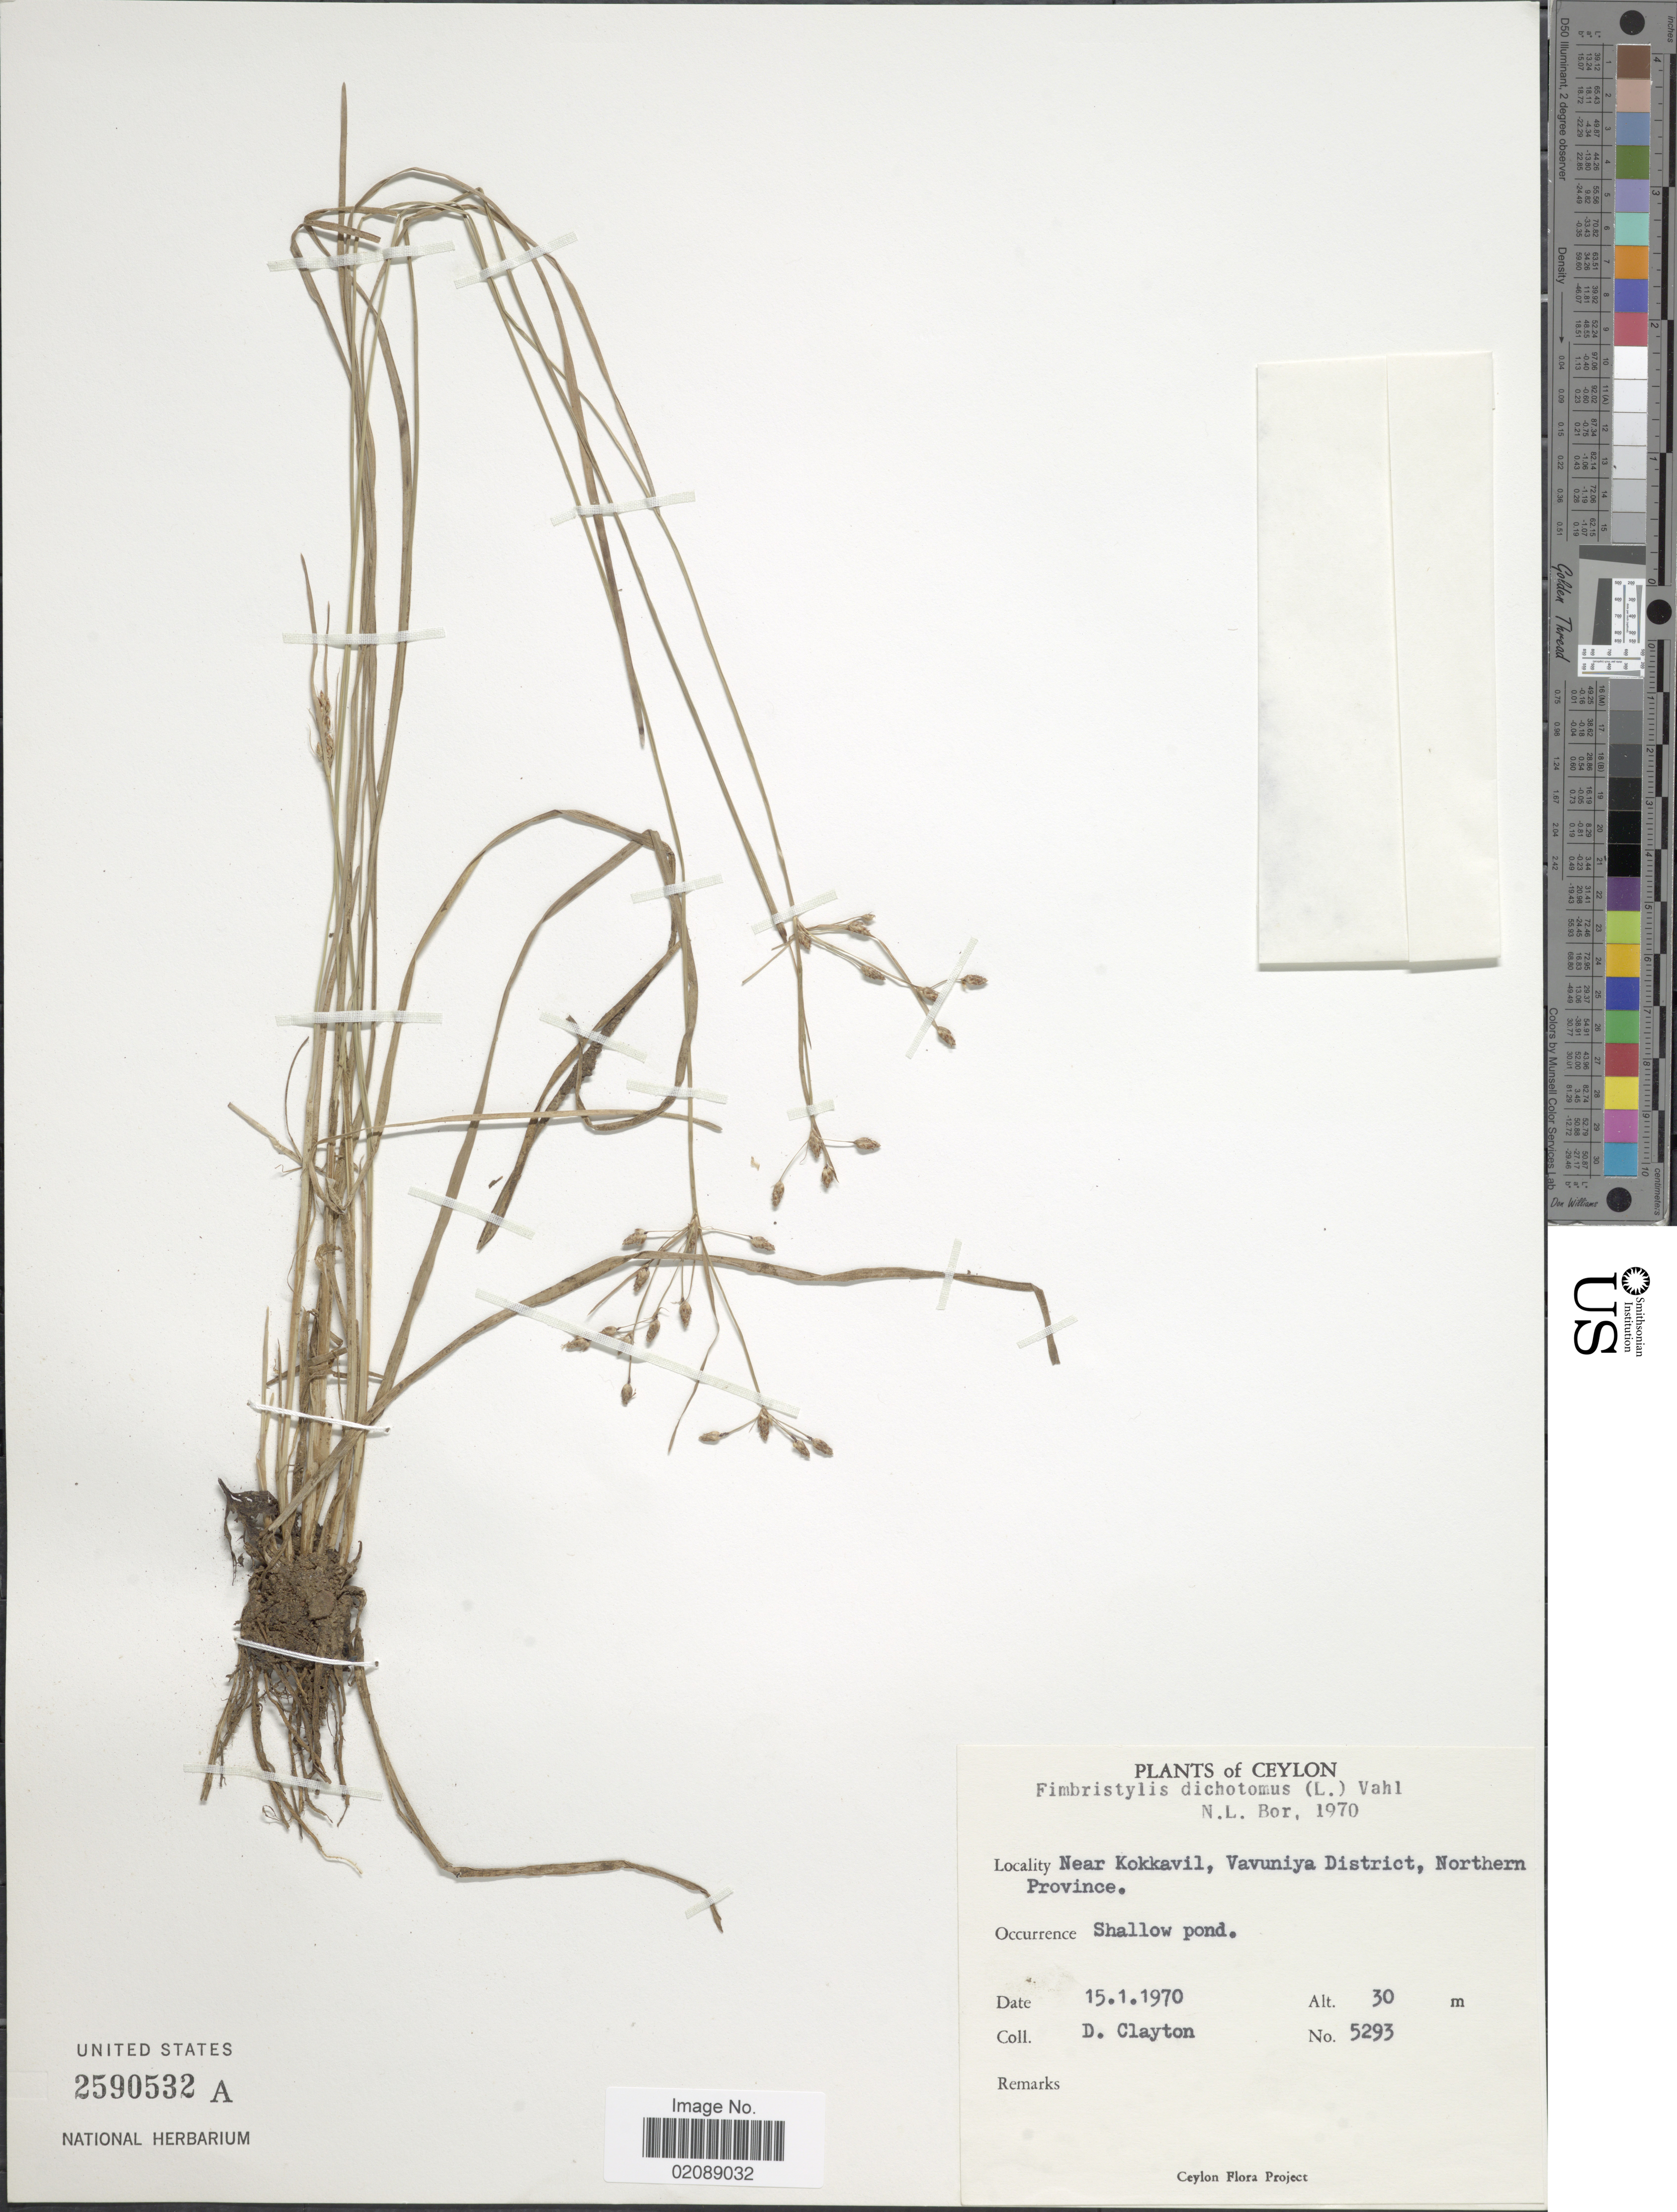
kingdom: Plantae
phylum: Tracheophyta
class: Liliopsida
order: Poales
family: Cyperaceae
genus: Fimbristylis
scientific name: Fimbristylis dichotoma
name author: (L.) Vahl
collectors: D. Clayton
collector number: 5293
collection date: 1970-01-15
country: Sri Lanka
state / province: Northern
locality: Ceylon, Near Kokkavil, Vavuniya District, Northern Province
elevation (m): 30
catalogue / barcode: US 2590532A